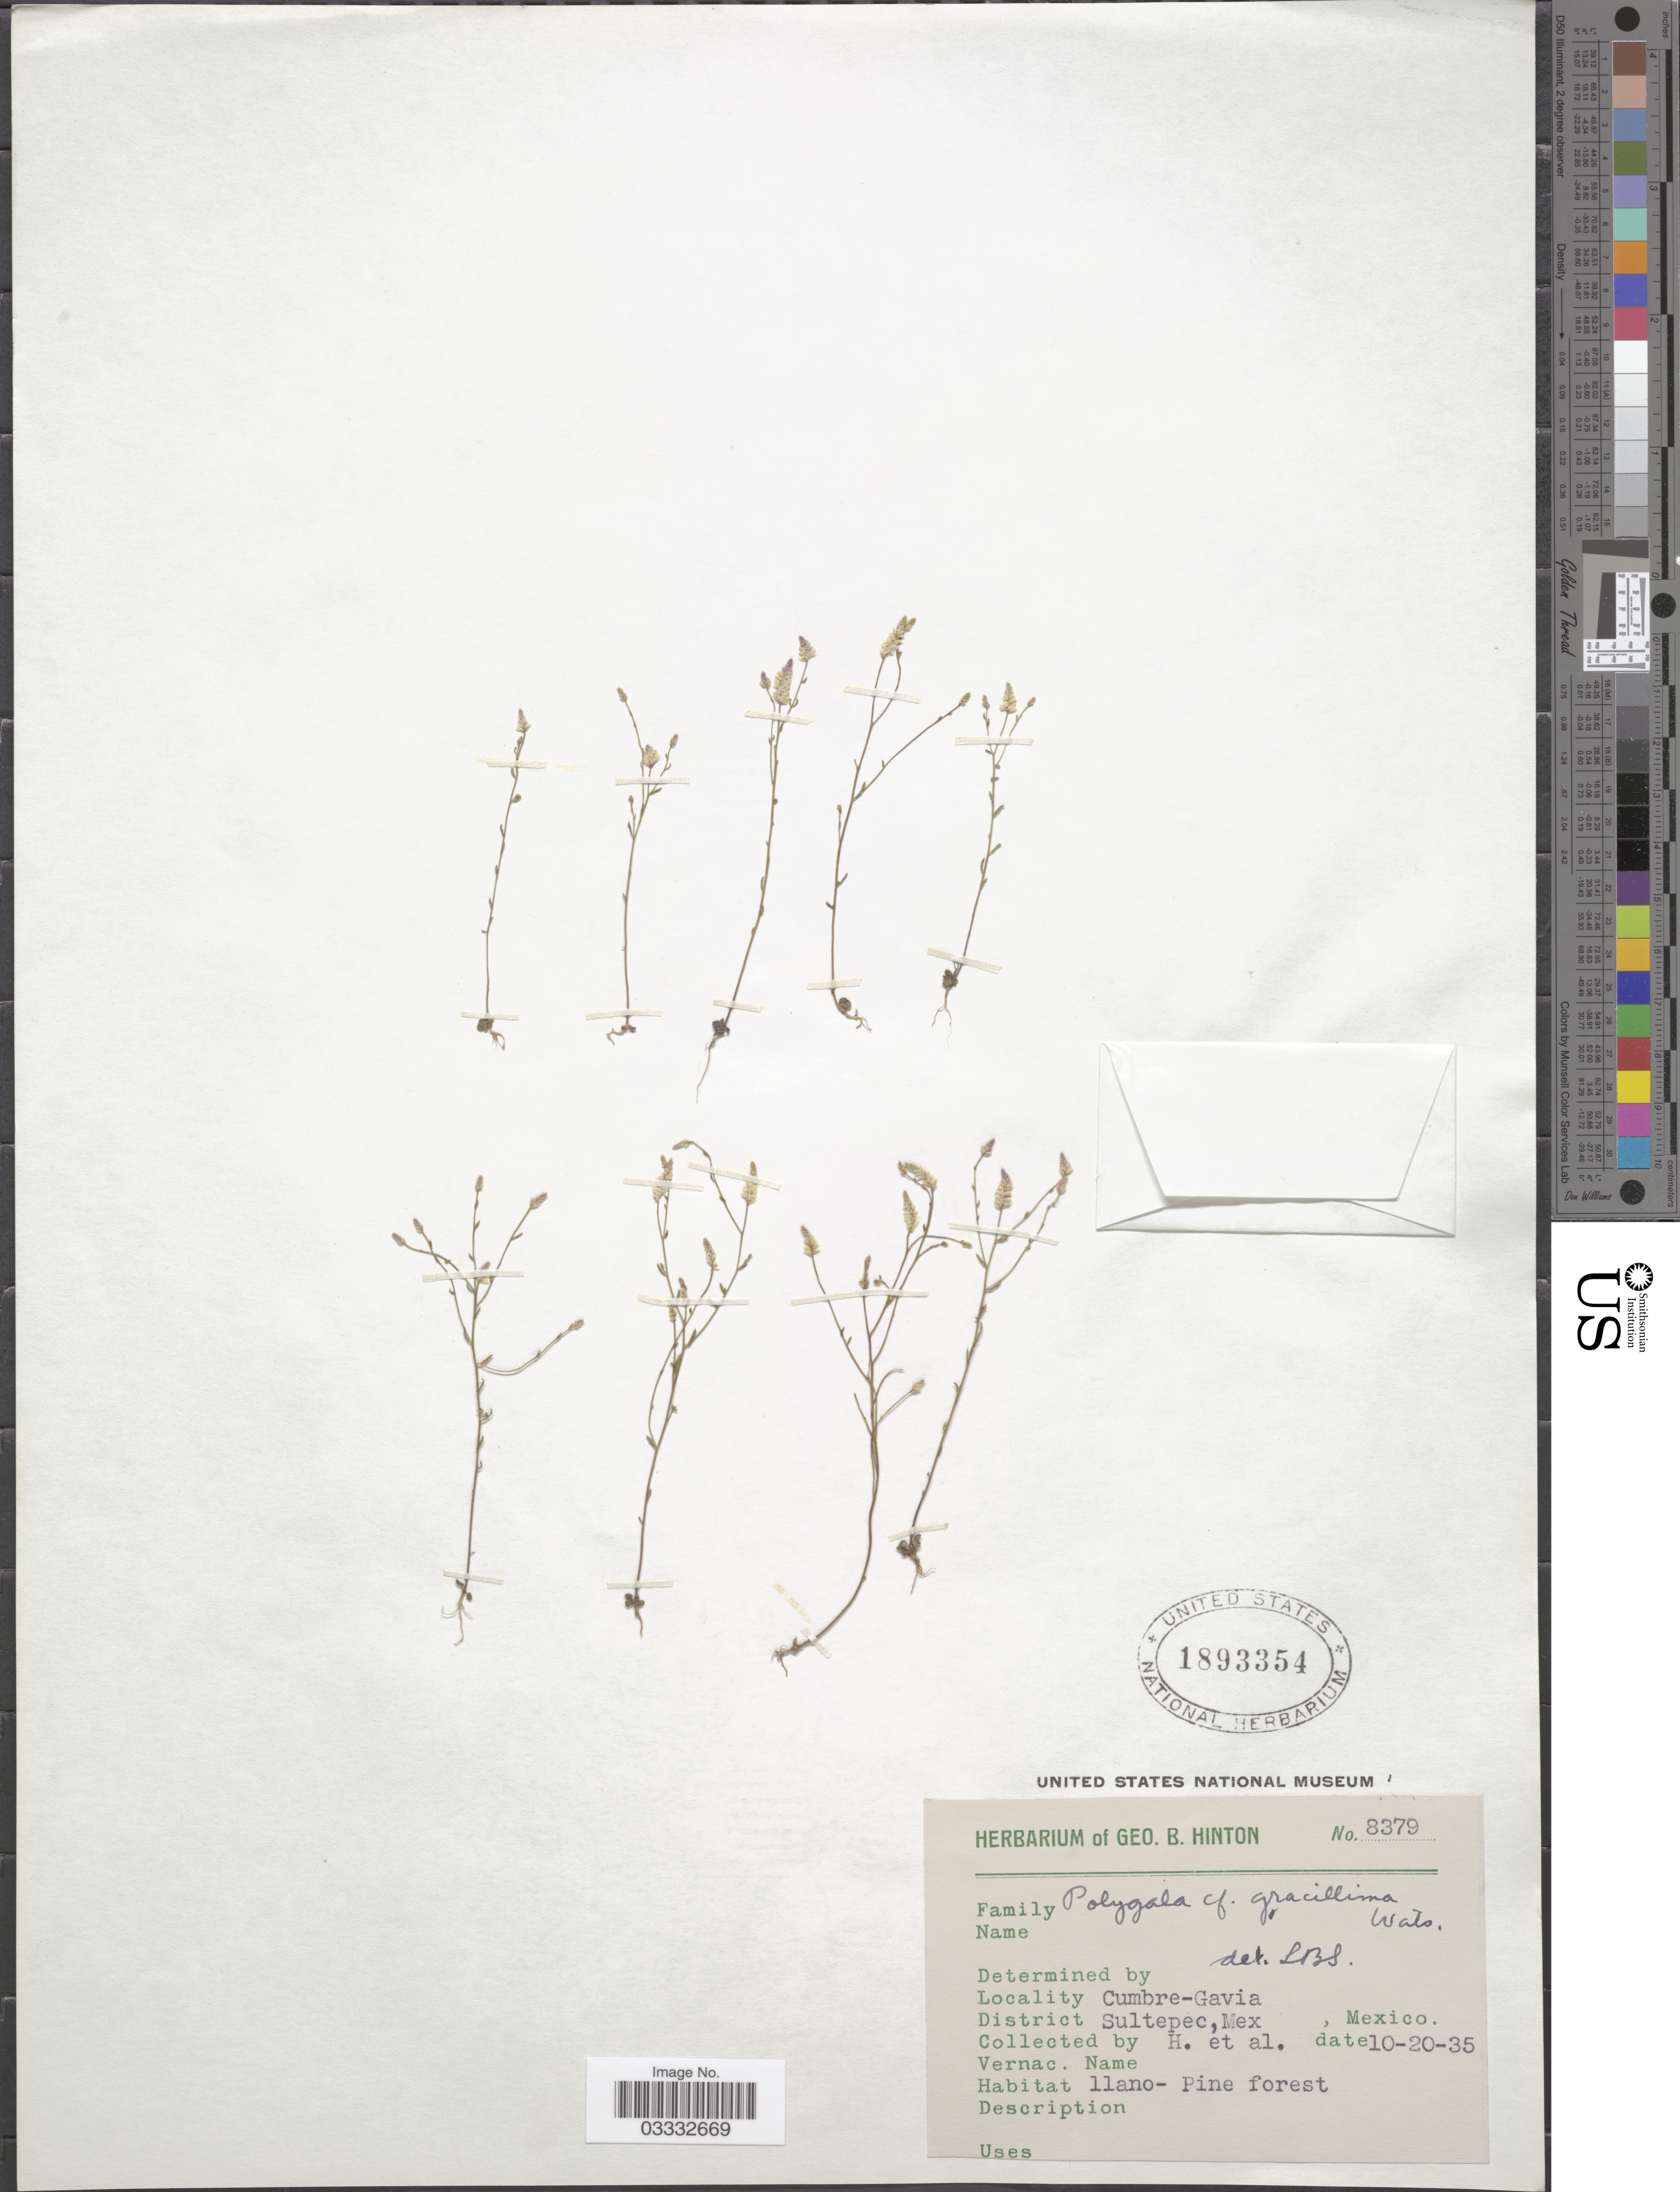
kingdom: Plantae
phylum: Tracheophyta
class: Magnoliopsida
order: Fabales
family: Polygalaceae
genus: Polygala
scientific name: Polygala gracillima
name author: S. Watson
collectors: G. B. Hinton & et al.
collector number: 8379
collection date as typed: Transcribed d/m/y: 20/10/35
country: Mexico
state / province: México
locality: Cumbre-Gavia. District Sultepec.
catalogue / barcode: US 1893354